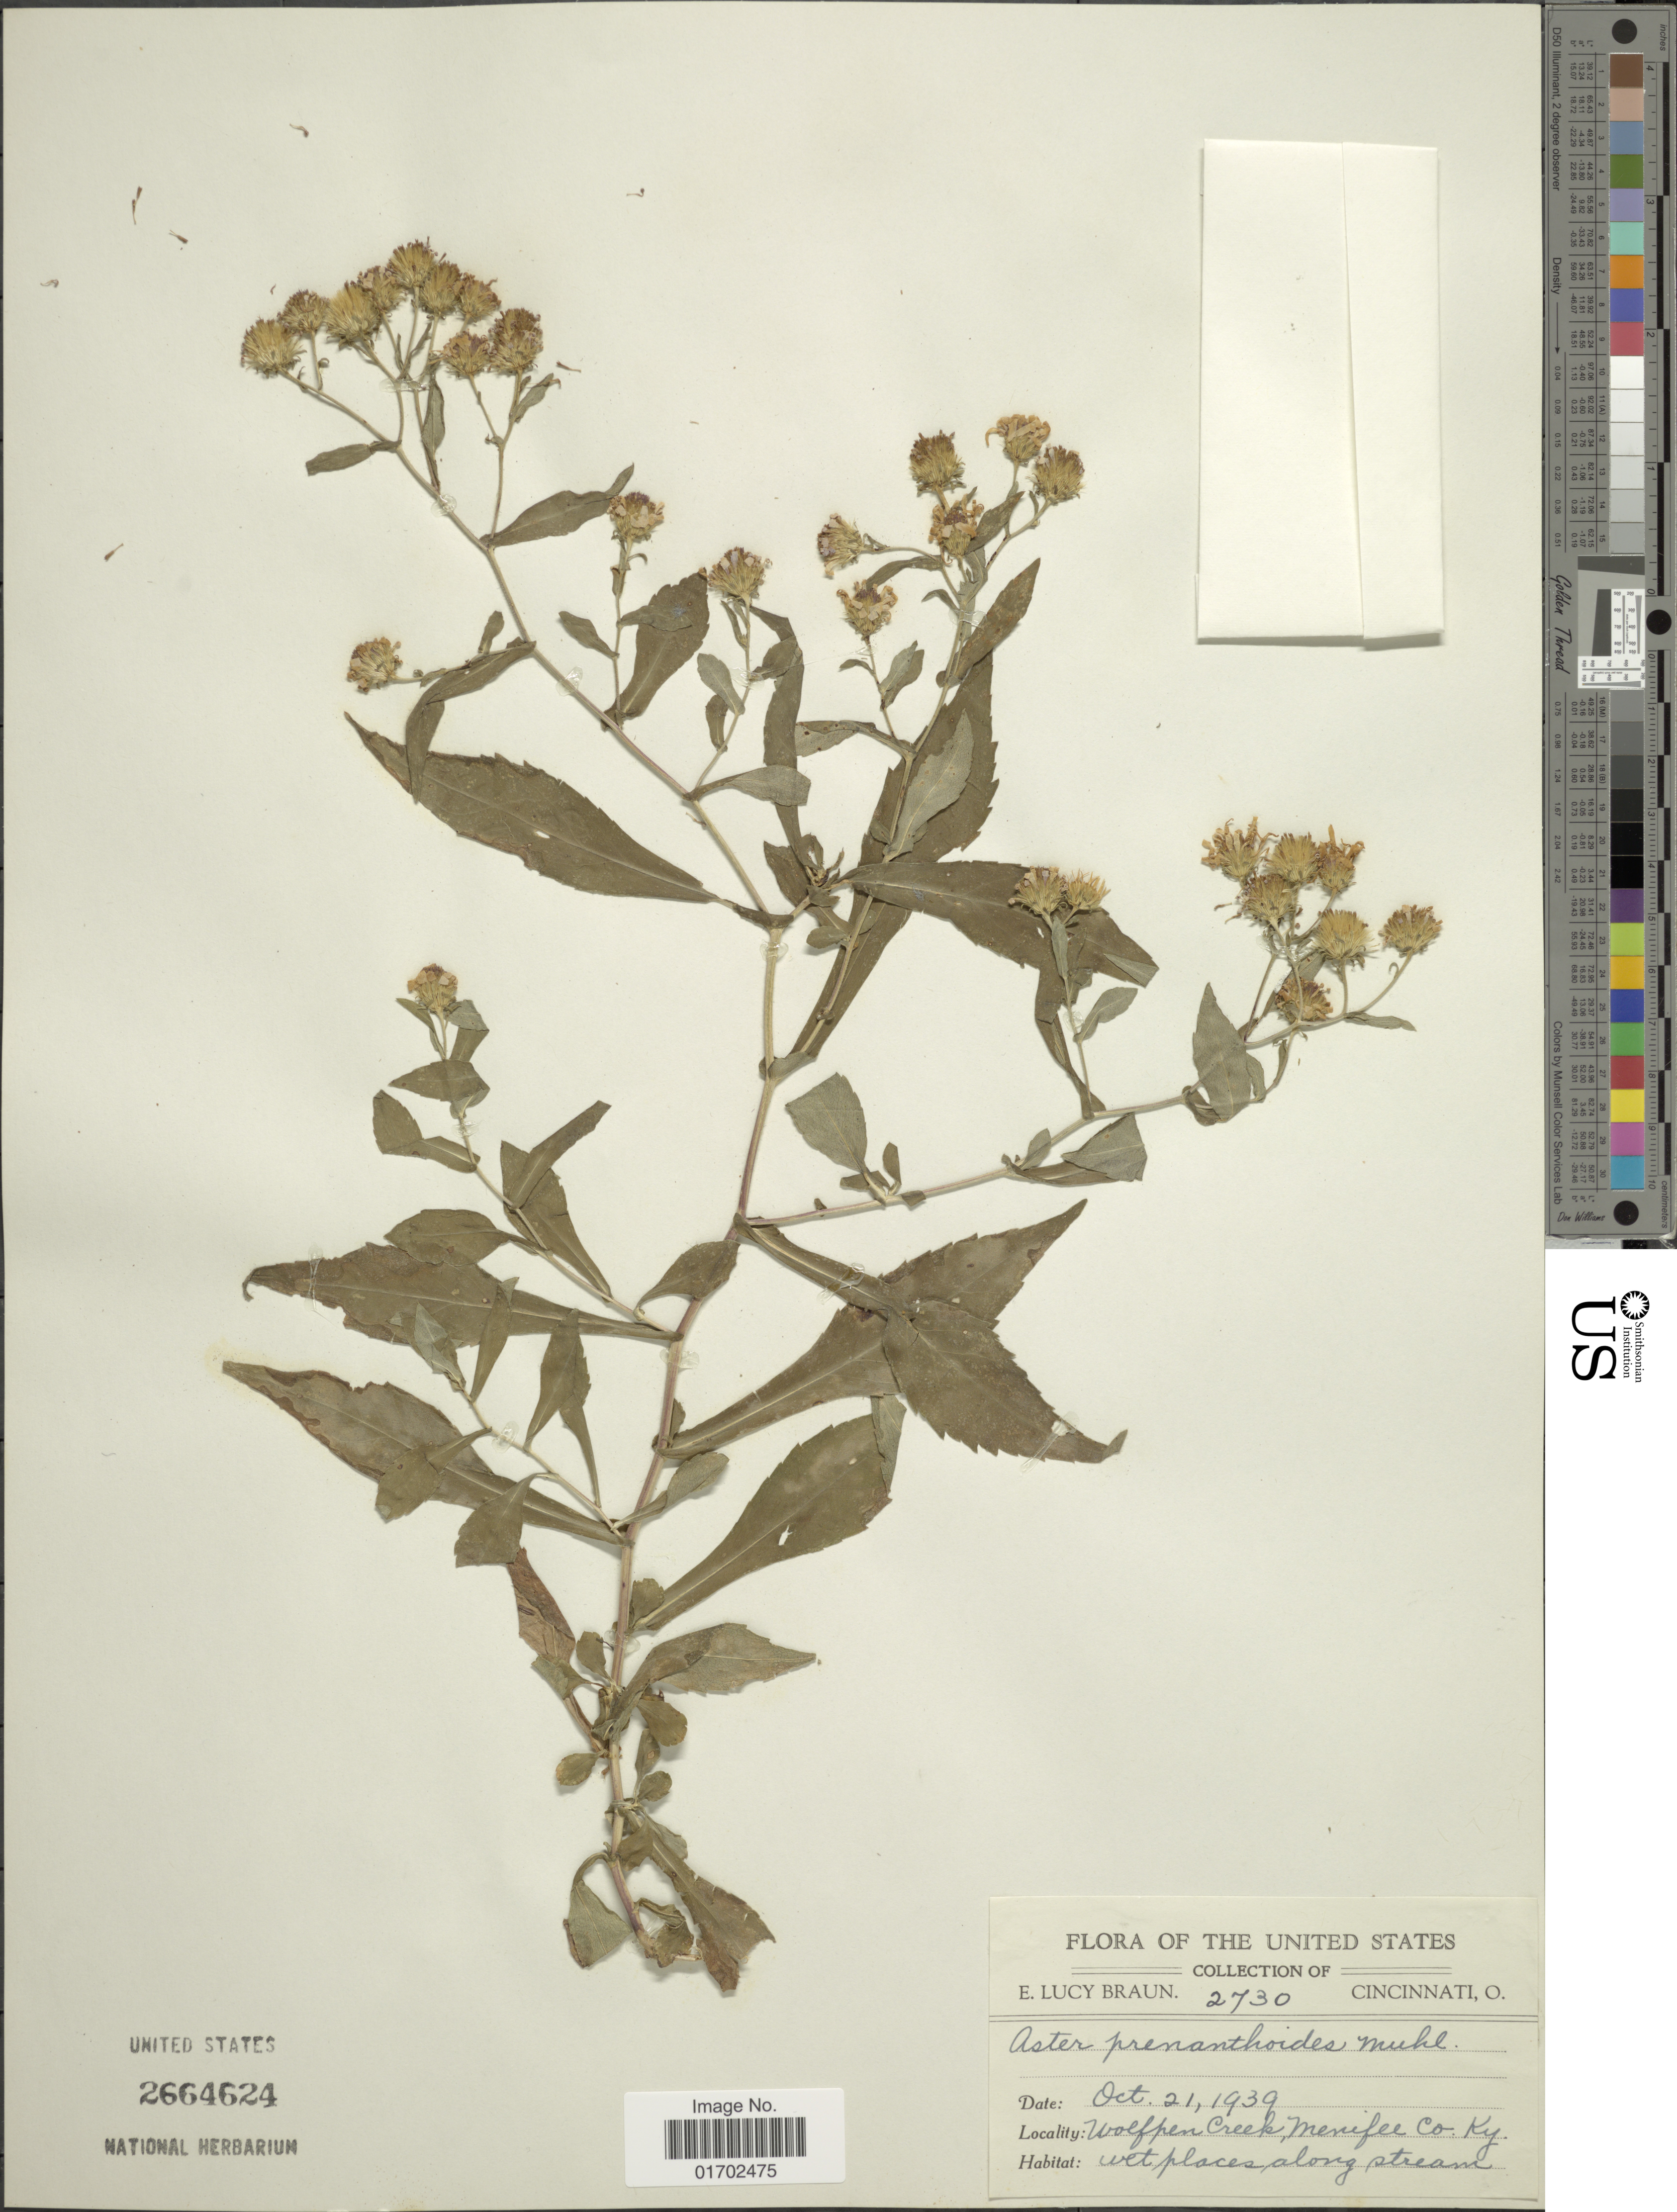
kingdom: Plantae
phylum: Tracheophyta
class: Magnoliopsida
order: Asterales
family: Asteraceae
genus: Symphyotrichum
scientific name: Symphyotrichum prenanthoides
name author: (Muhl. ex Willd.) G.L. Nesom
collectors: E. L. Braun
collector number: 2730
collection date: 1939-10-21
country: United States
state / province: Kentucky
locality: Wolfpen Creek, Menifee Co. Ky.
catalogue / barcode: US 2664624